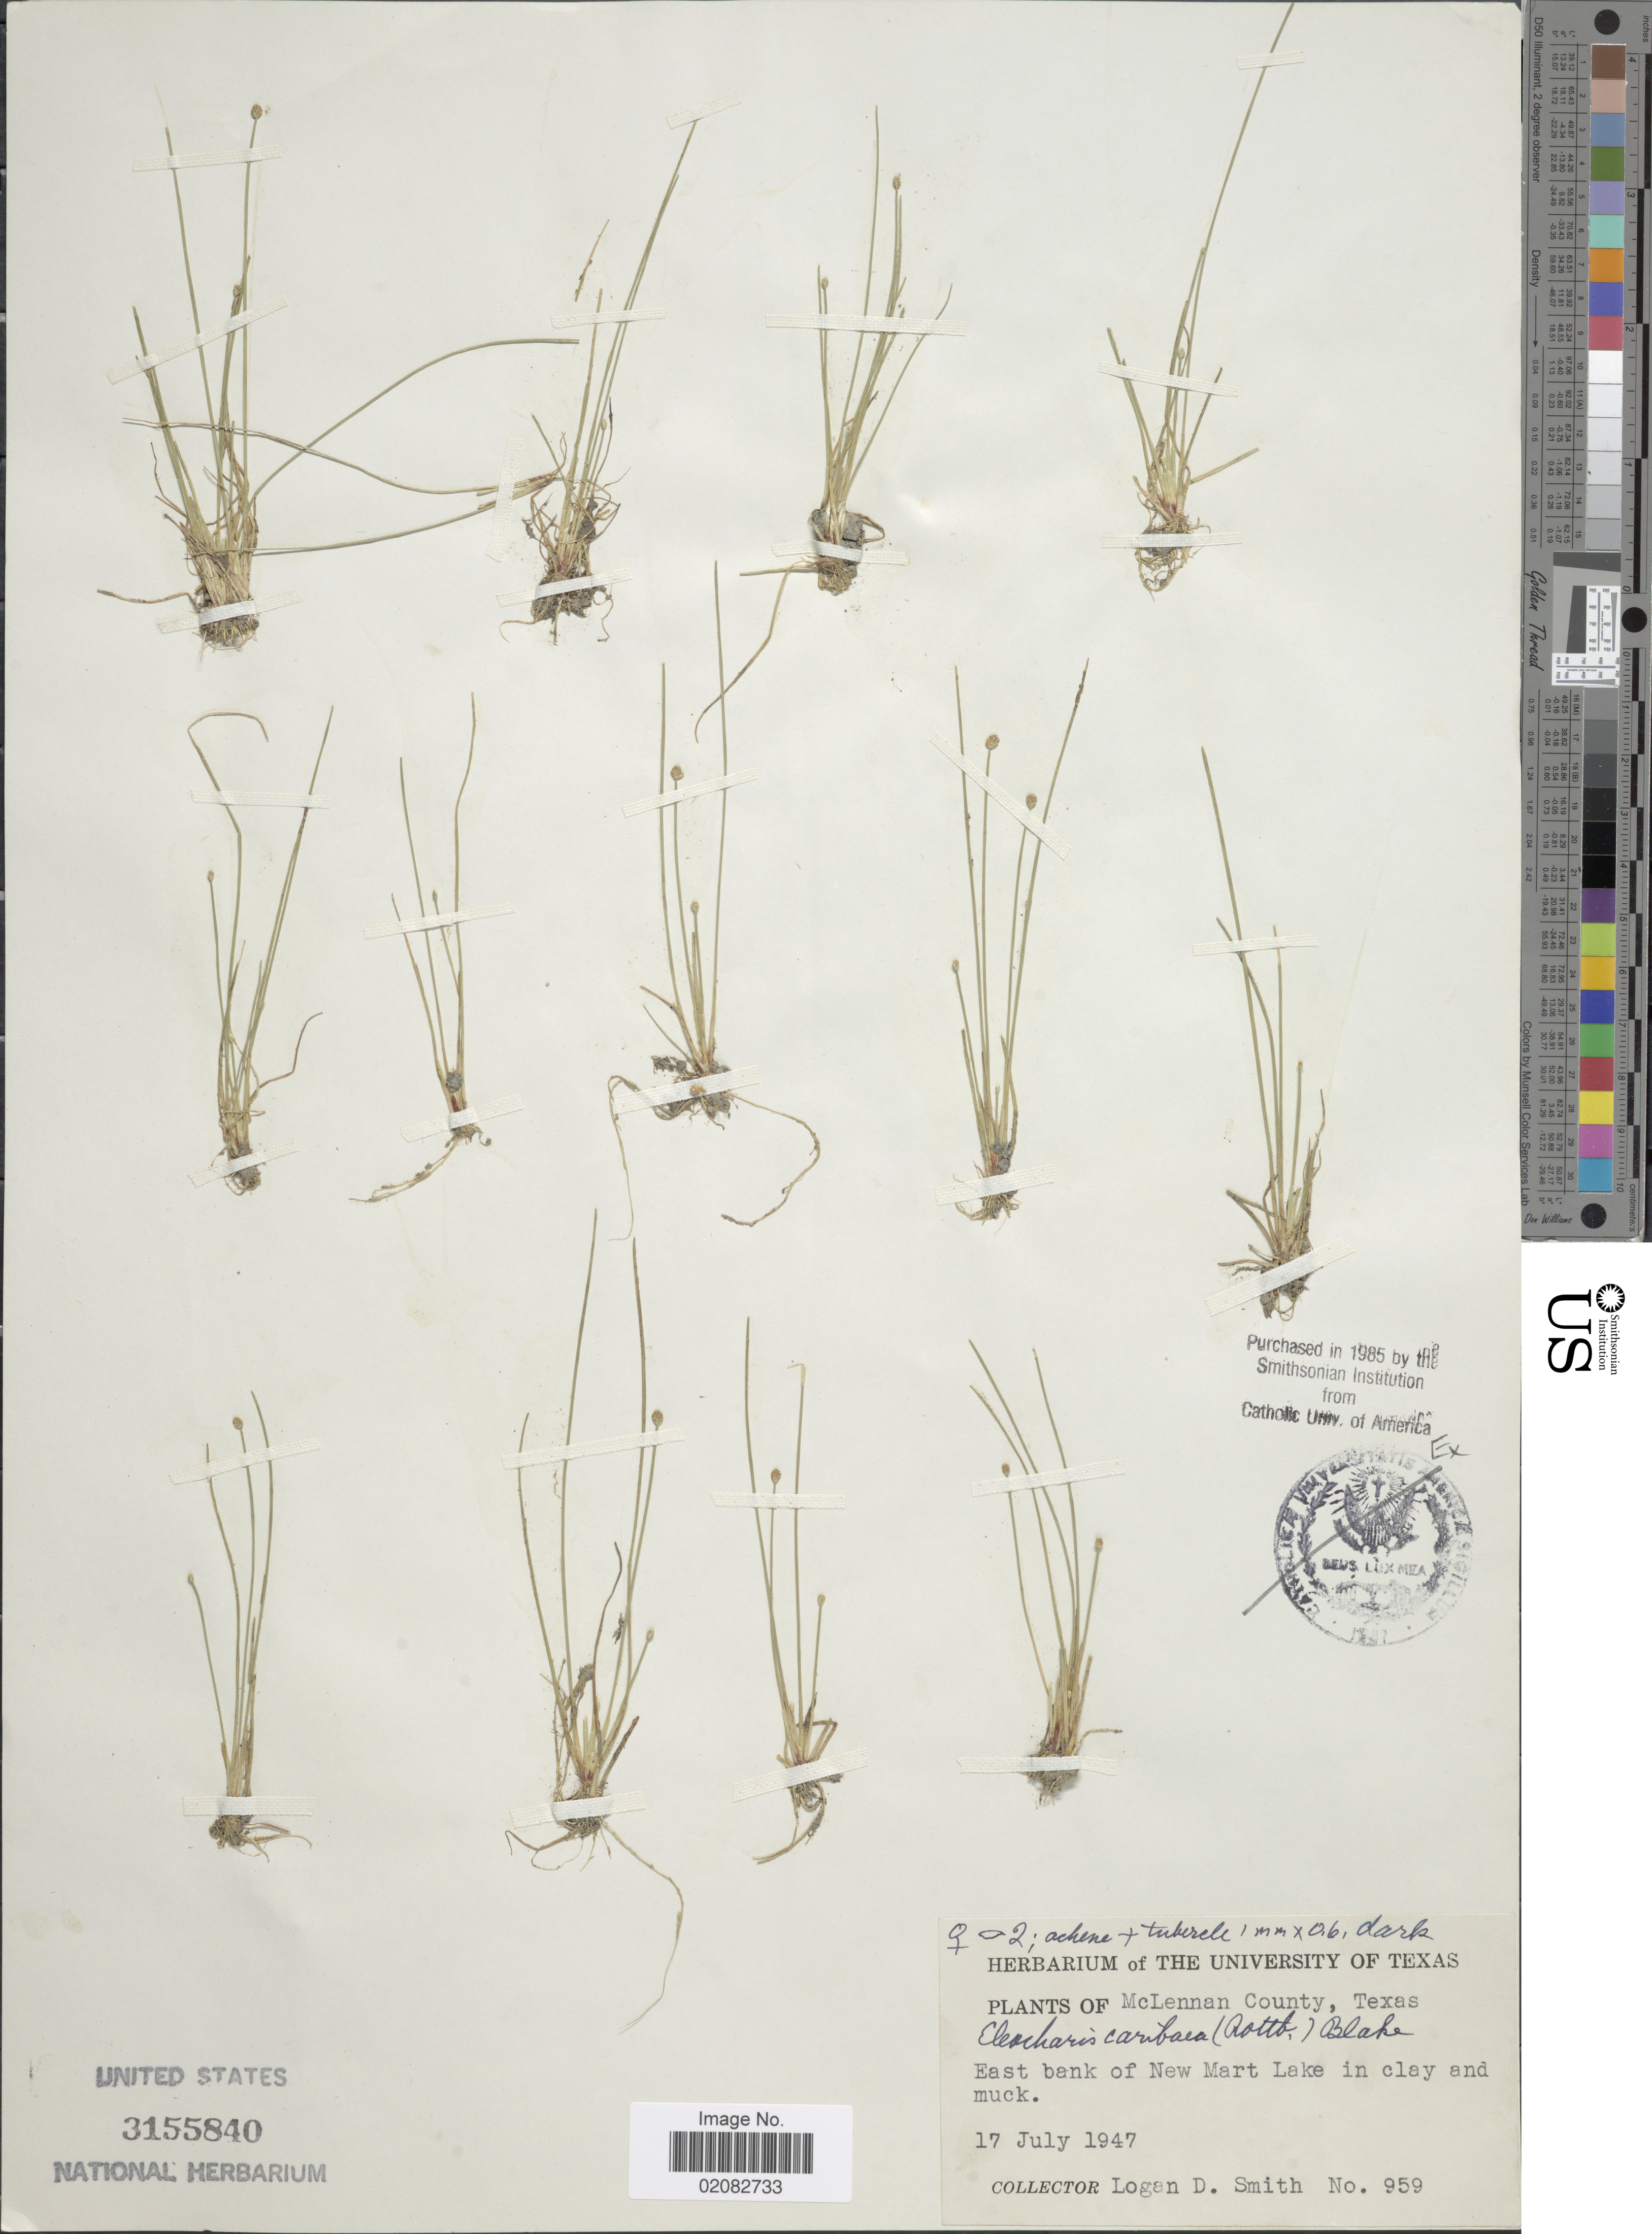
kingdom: Plantae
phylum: Tracheophyta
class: Liliopsida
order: Poales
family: Cyperaceae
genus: Eleocharis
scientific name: Eleocharis geniculata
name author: (L.) Roem. & Schult.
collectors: L. Smith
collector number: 959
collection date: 1947-07-17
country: United States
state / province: Texas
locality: McLennan County, East bank of New Mart Lake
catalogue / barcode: US 3155840